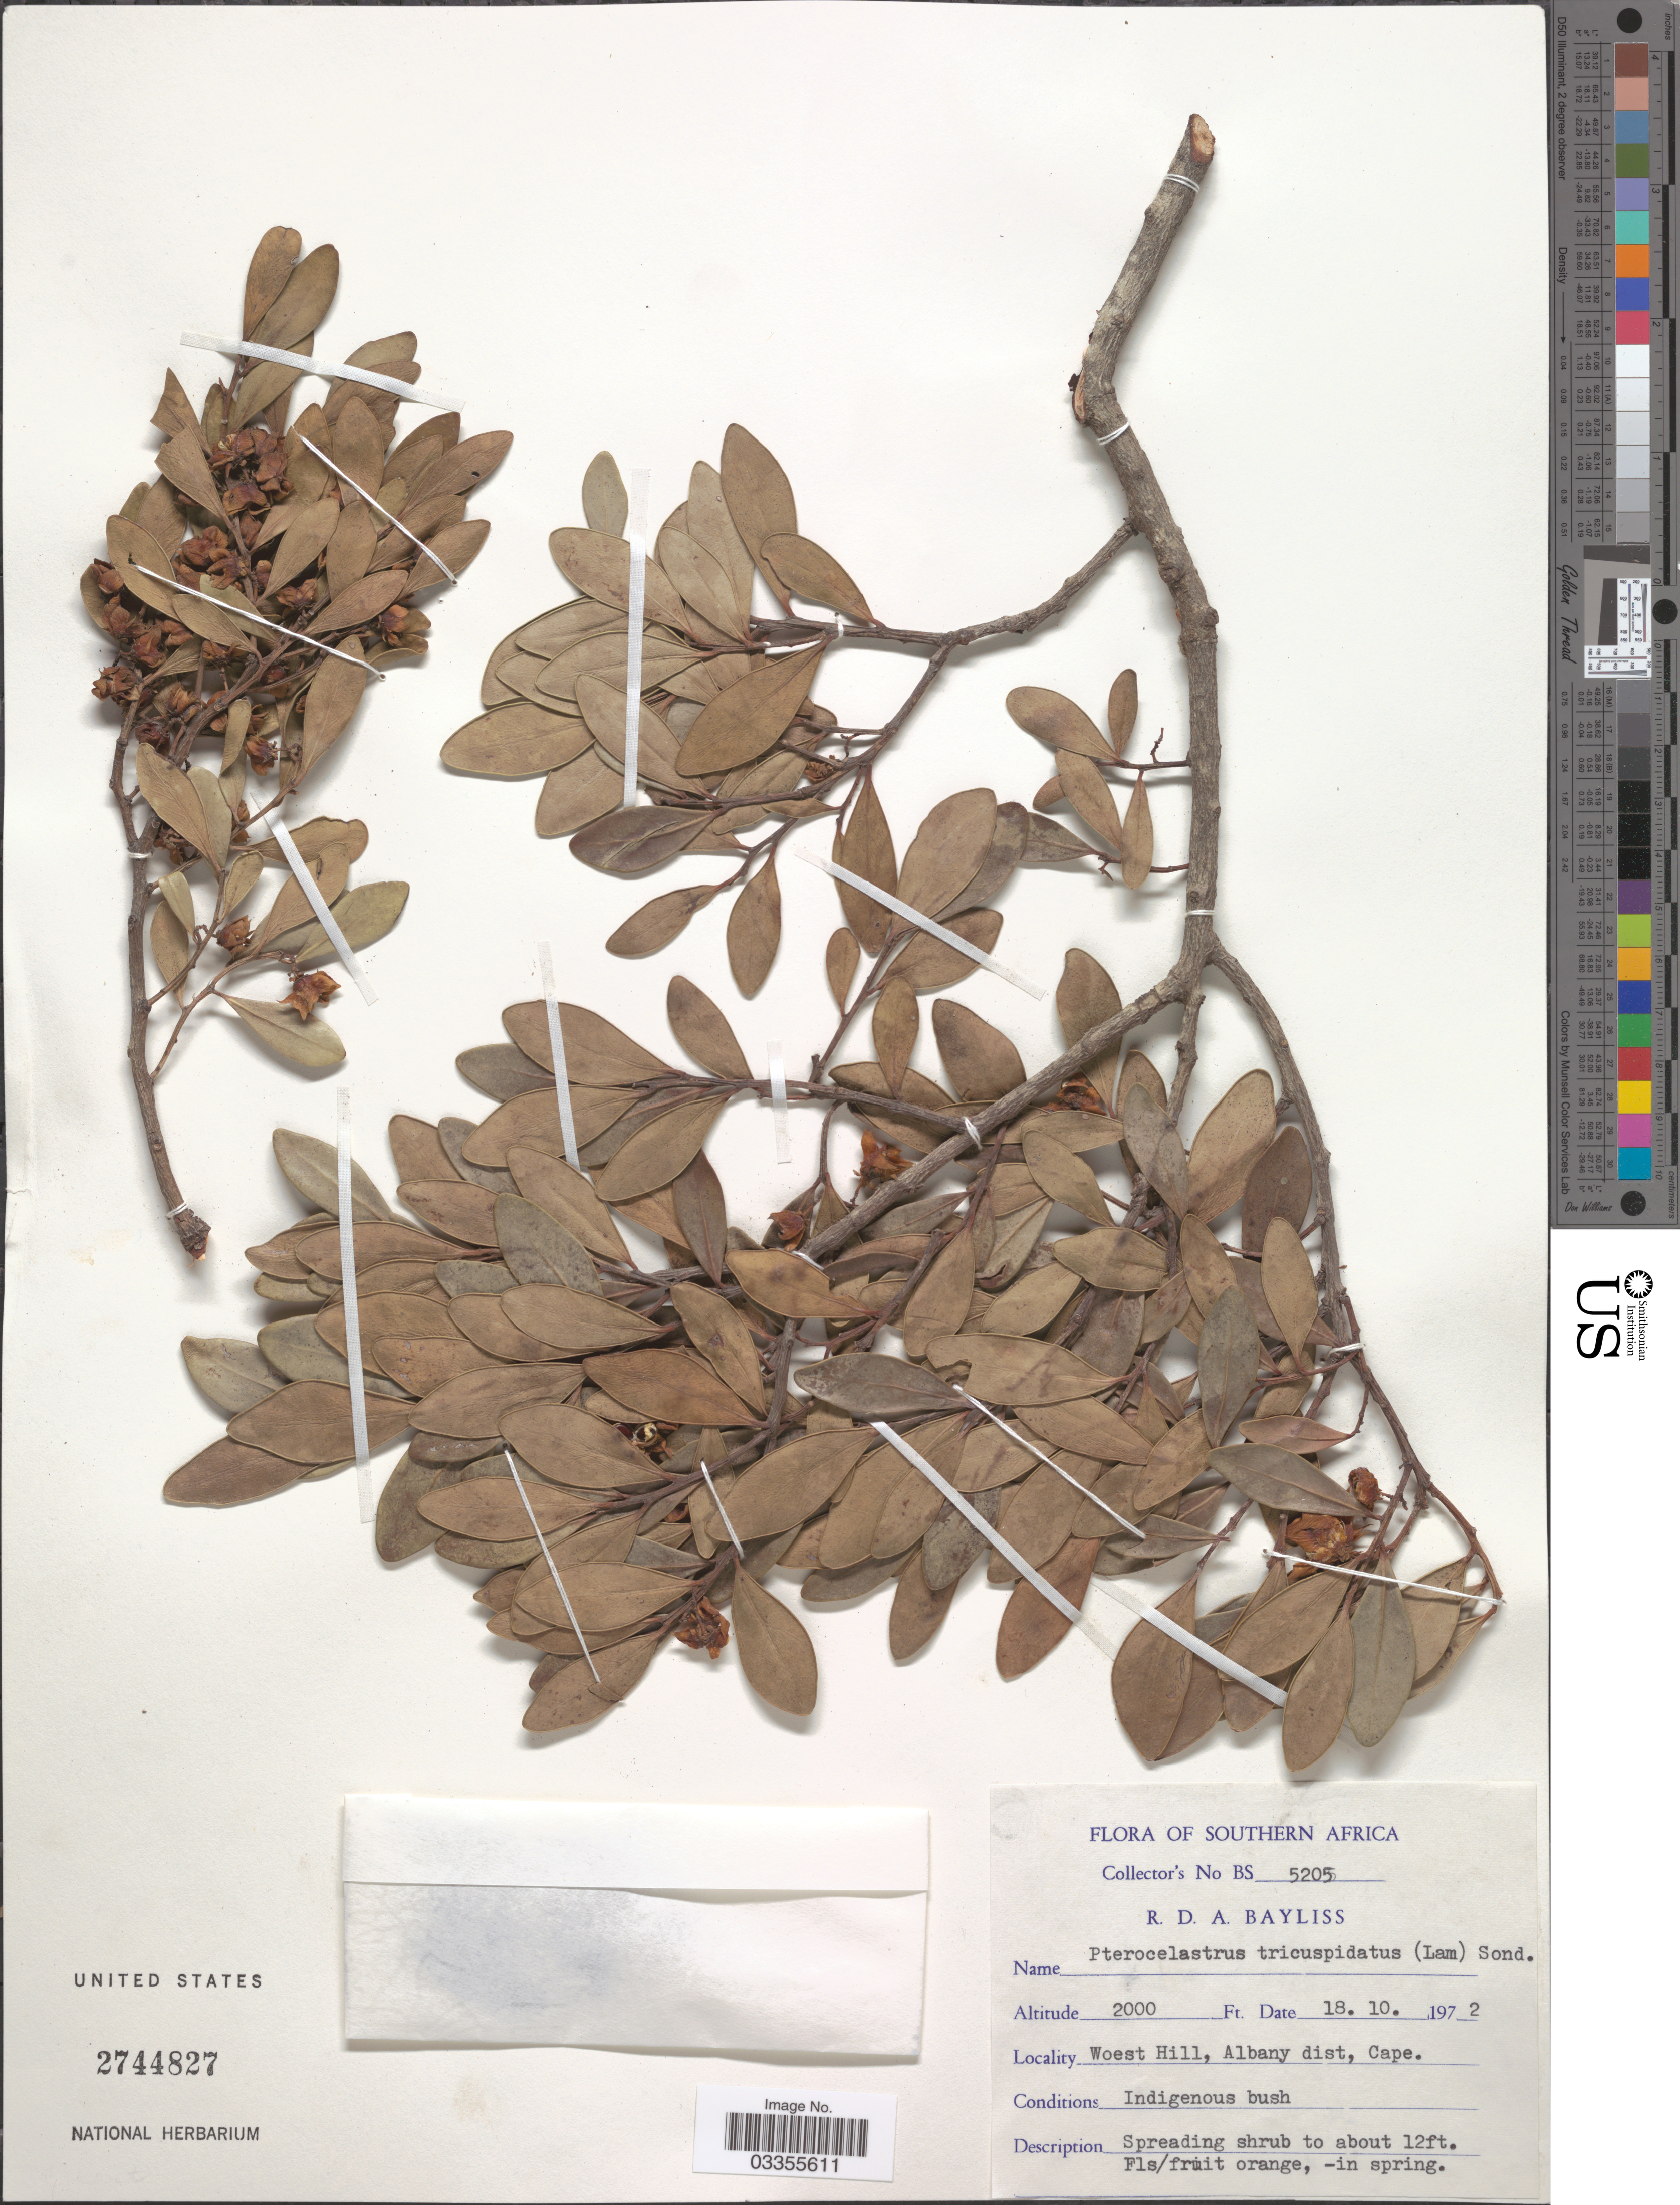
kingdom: Plantae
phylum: Tracheophyta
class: Magnoliopsida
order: Celastrales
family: Celastraceae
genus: Pterocelastrus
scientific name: Pterocelastrus tricuspidatus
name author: Walp.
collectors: R. Bayliss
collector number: BS 5205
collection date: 1972-10-18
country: South Africa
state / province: Eastern Cape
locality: Southern Africa. Woest Hill, Albany dist, Cape.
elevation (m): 610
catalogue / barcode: US 2744827